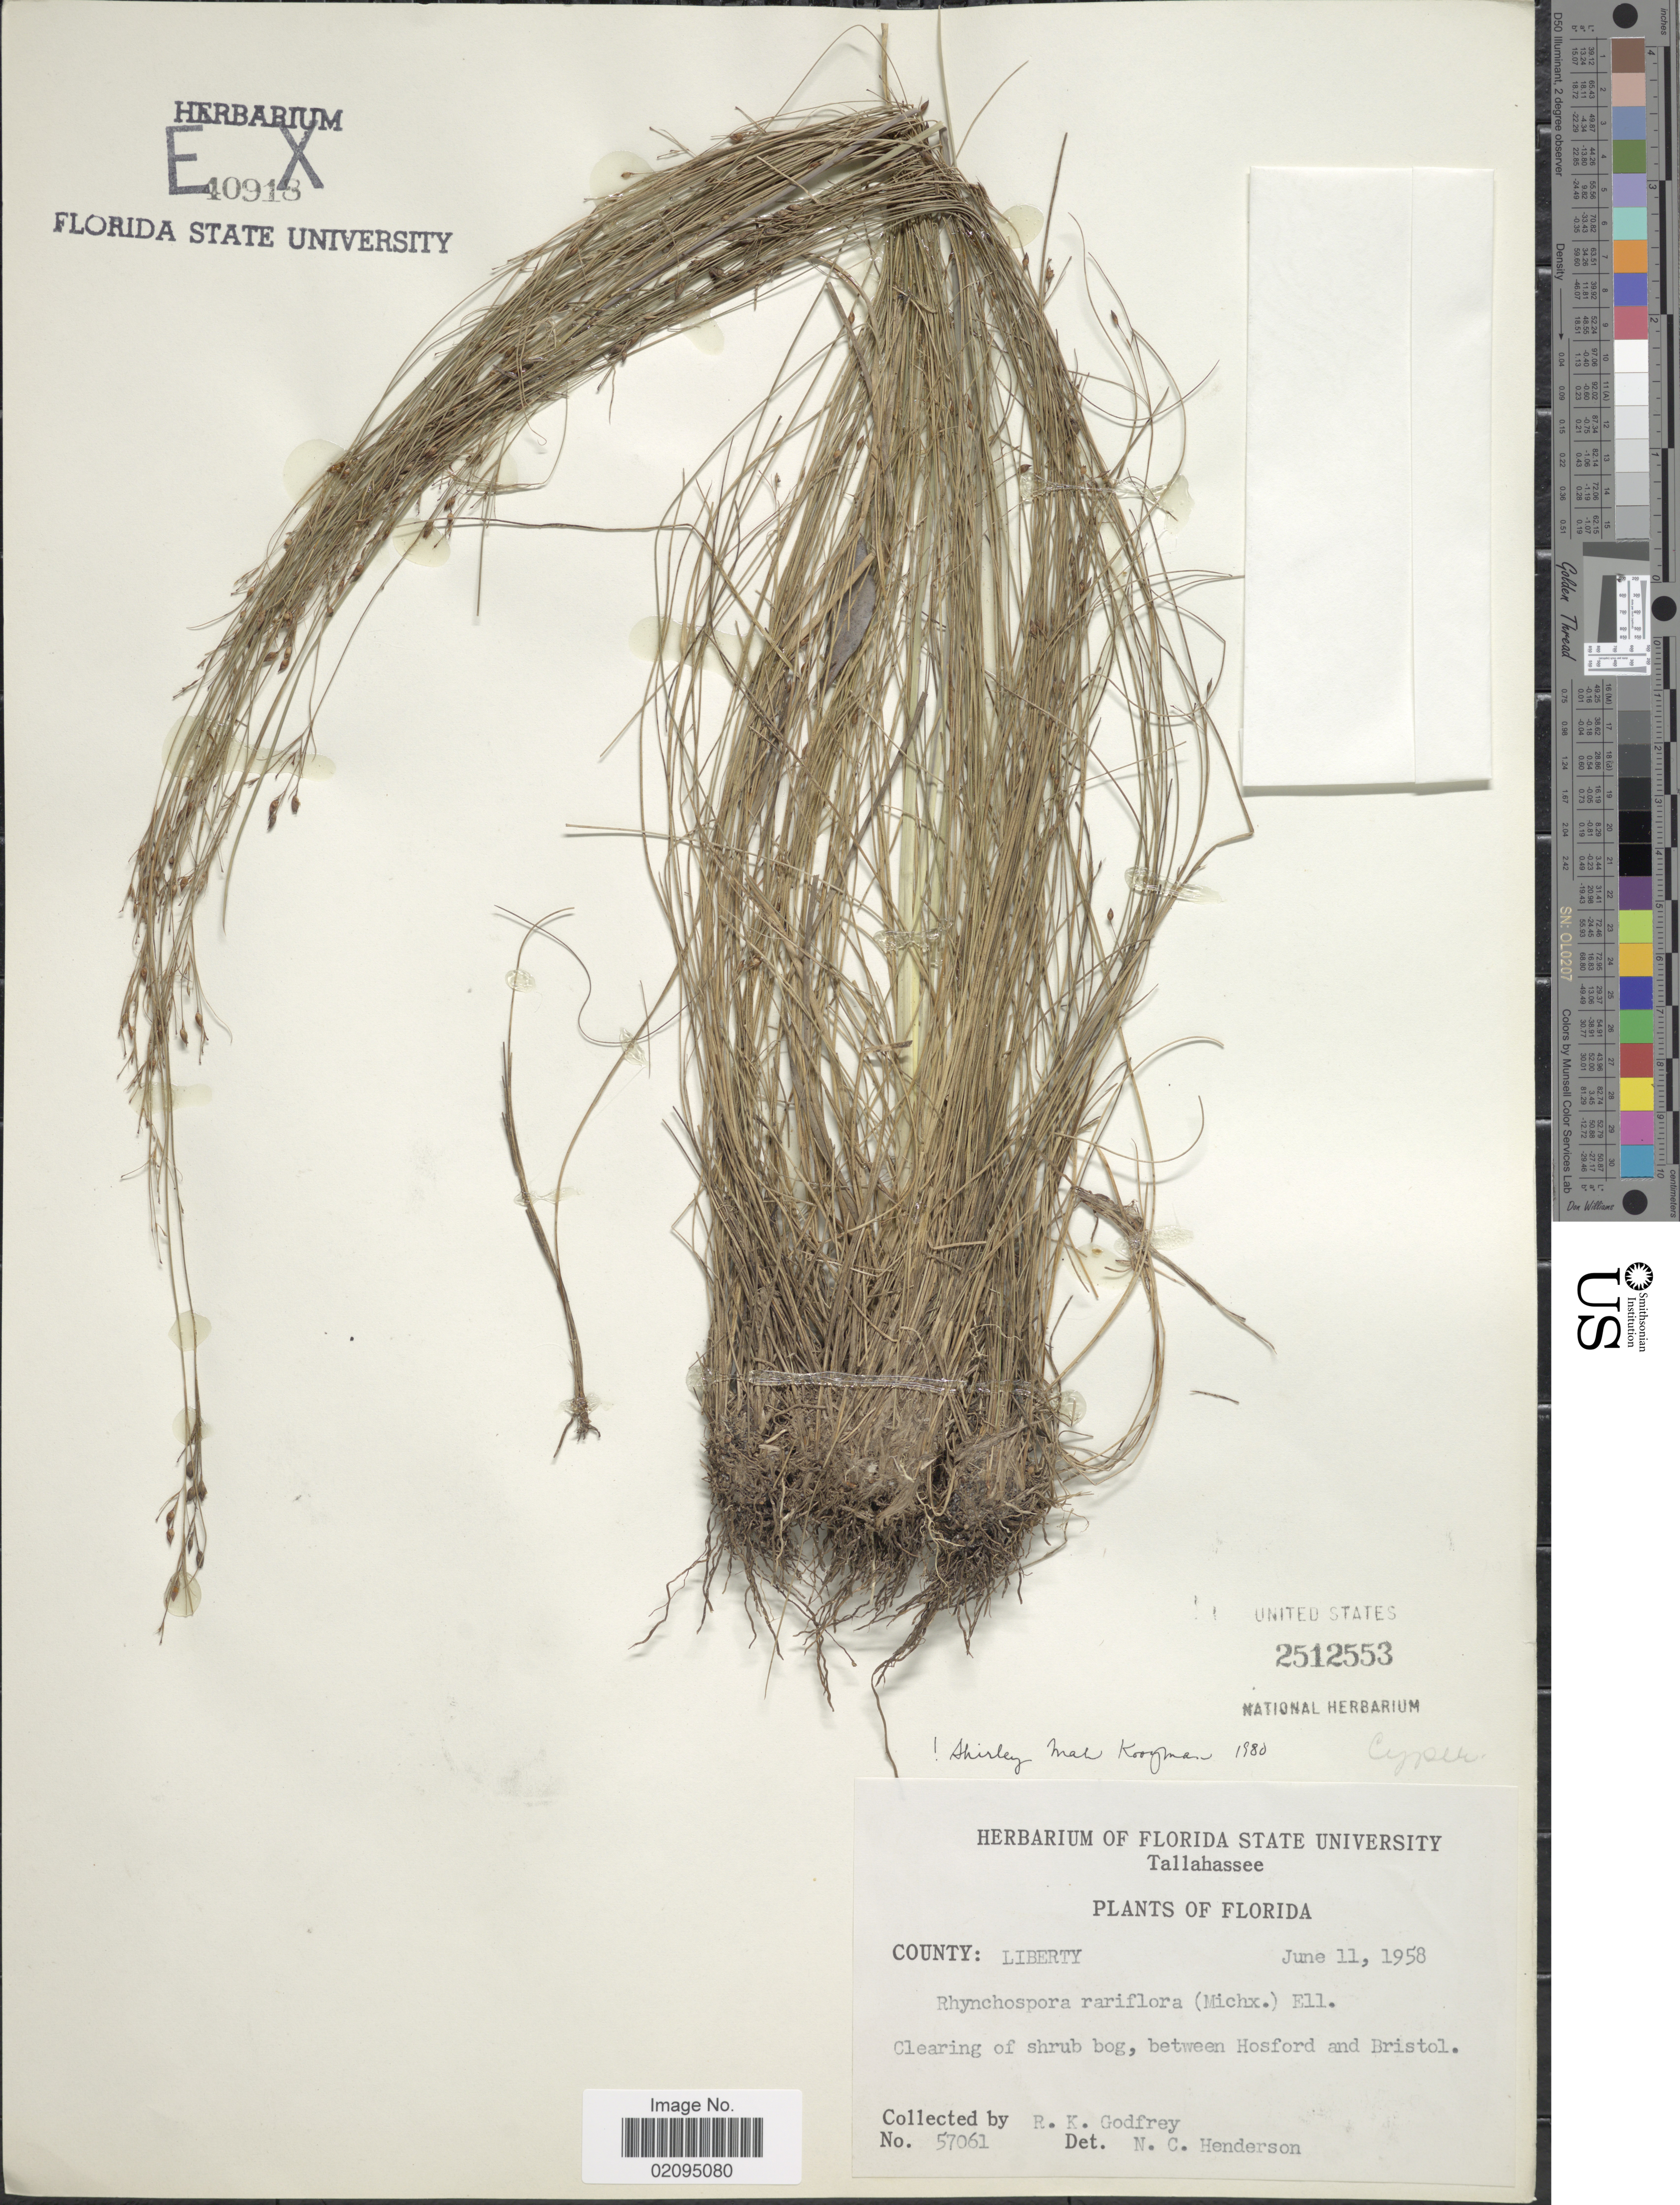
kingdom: Plantae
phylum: Tracheophyta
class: Liliopsida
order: Poales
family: Cyperaceae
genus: Rhynchospora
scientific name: Rhynchospora rariflora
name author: (Michx.) Elliott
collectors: R. K. Godfrey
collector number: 57061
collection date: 1958-06-11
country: United States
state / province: Florida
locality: County: Liberty. Between Hosford and Bristol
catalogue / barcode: US 2512553